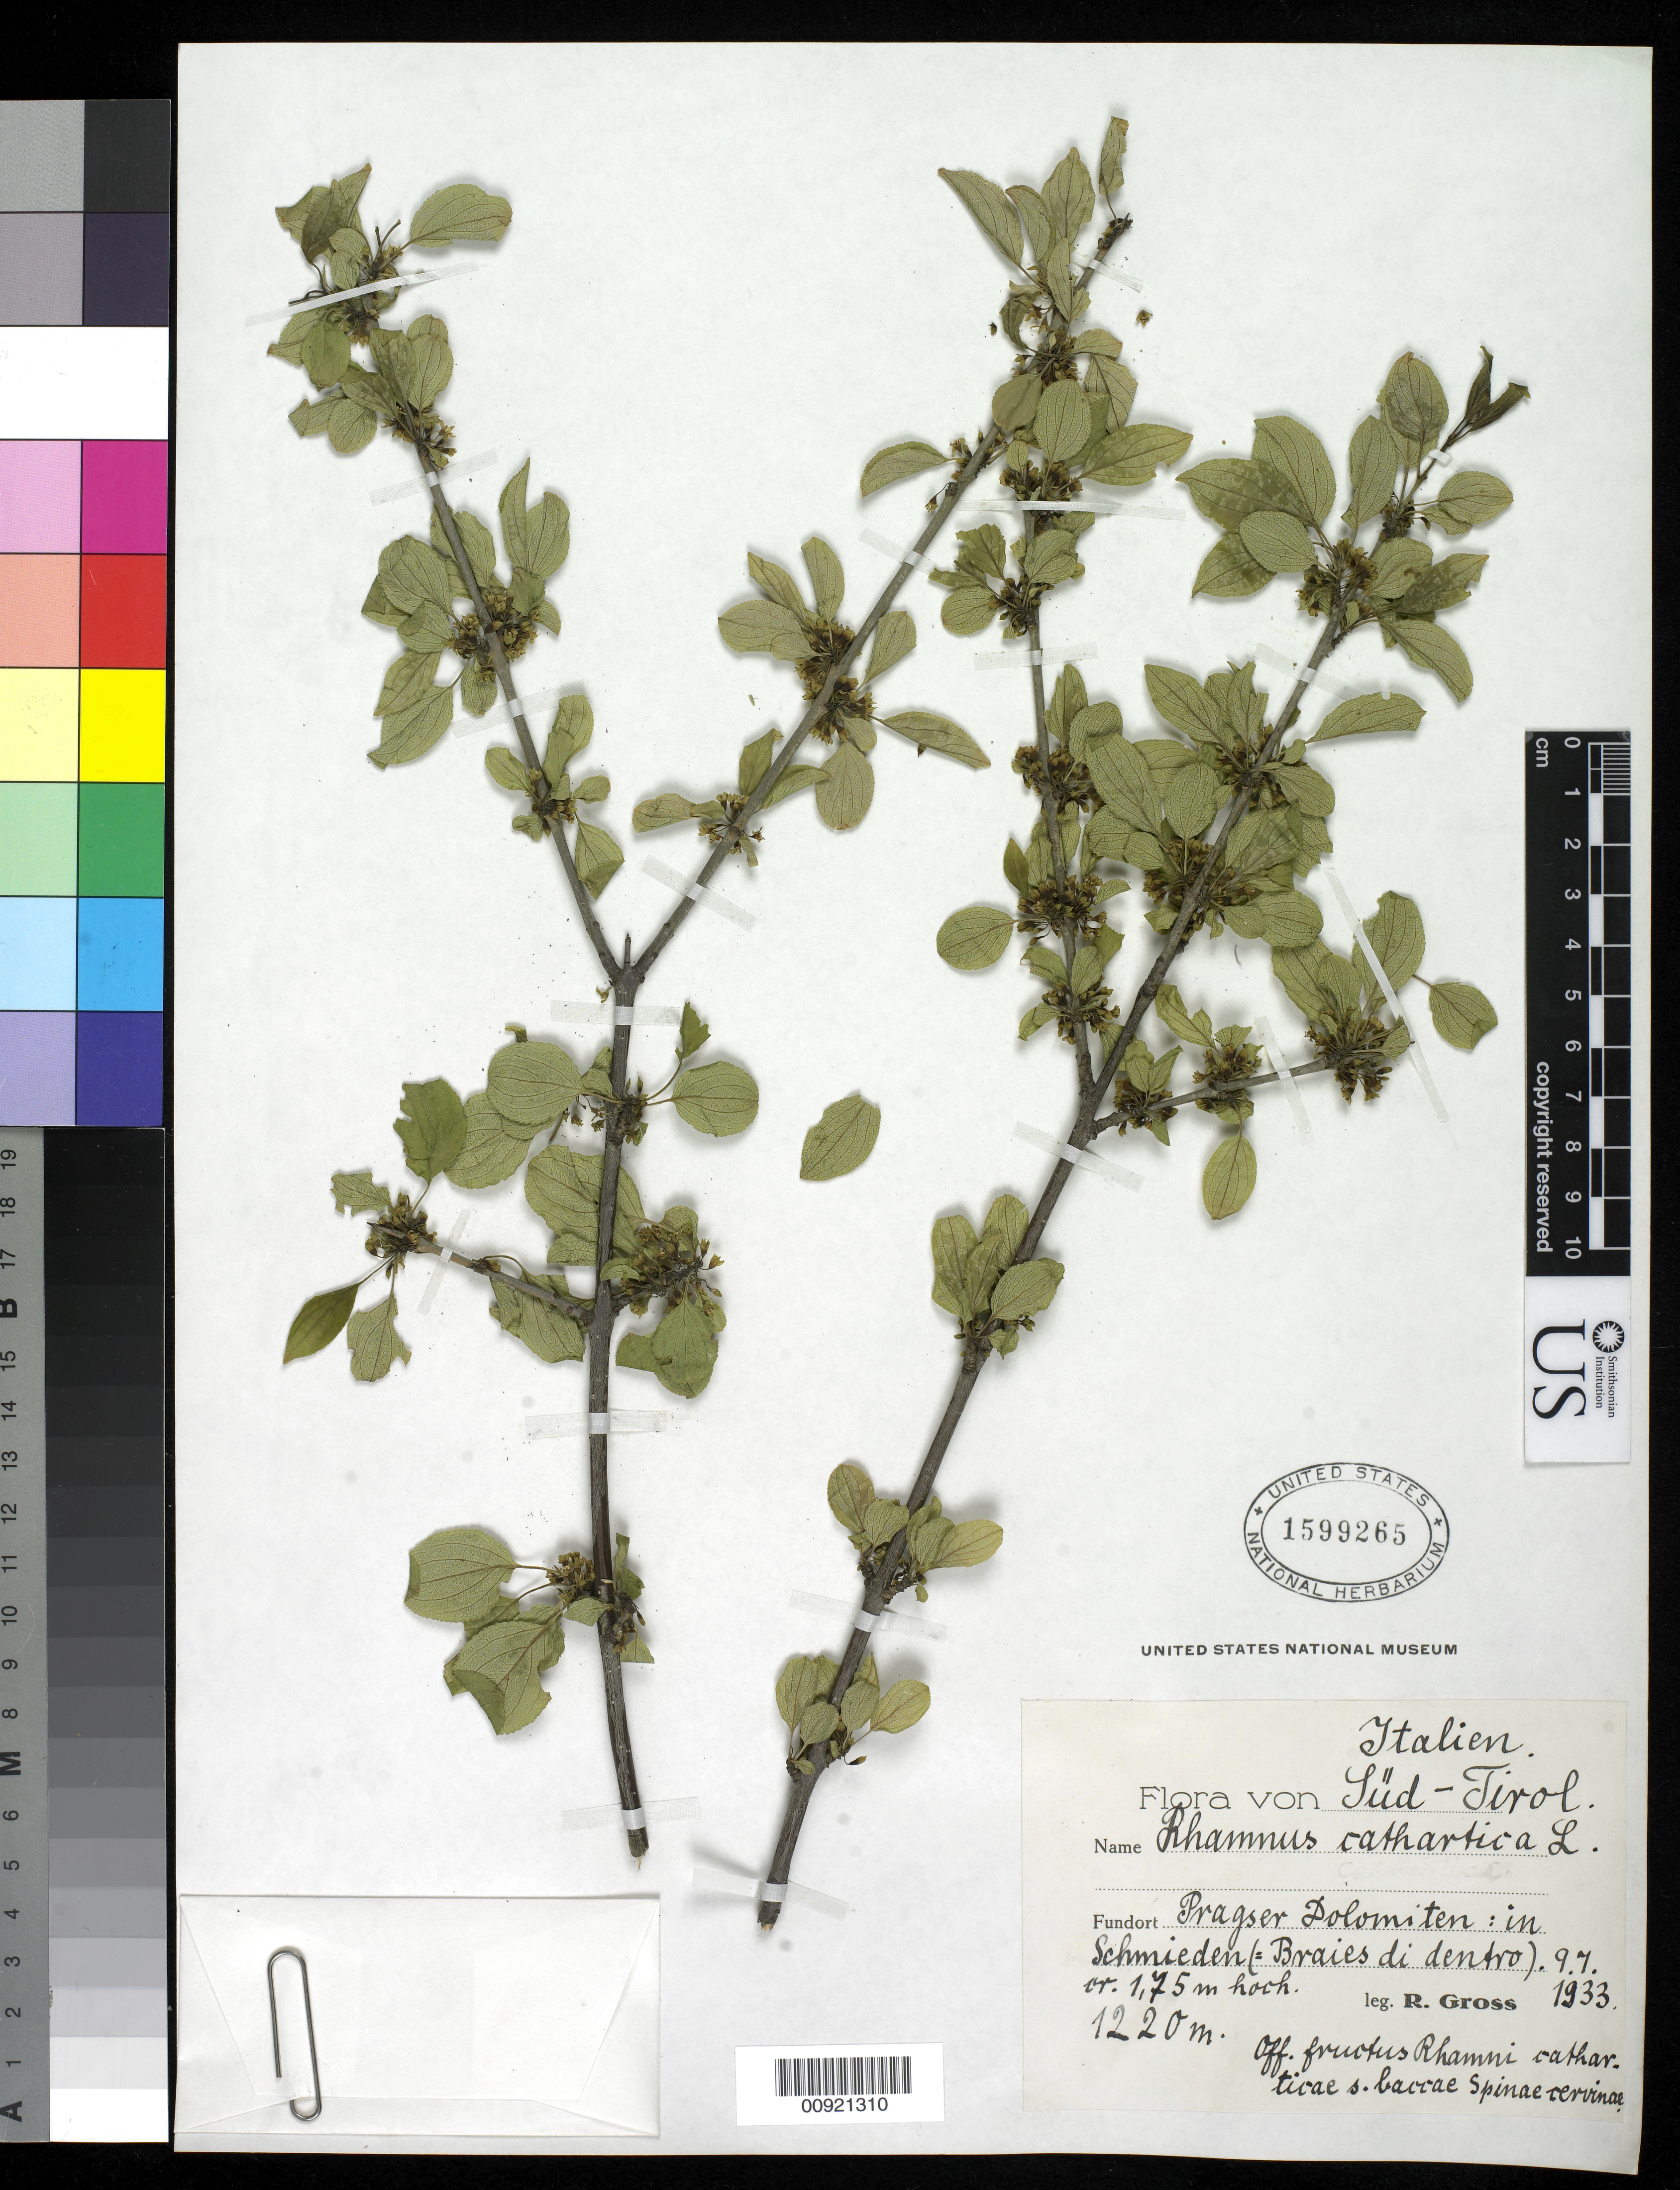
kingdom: Plantae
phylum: Tracheophyta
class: Magnoliopsida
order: Rosales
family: Rhamnaceae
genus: Rhamnus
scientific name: Rhamnus cathartica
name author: L.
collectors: R. Gross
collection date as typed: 09 Jul 1933 or 07 Sep 1933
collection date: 1933-07-09 or 1933-09-07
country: Italy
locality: Süd-Tirol. Pragser Dolomiten: in Schmieden (Braies di dentro)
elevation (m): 1220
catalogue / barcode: US 1599265